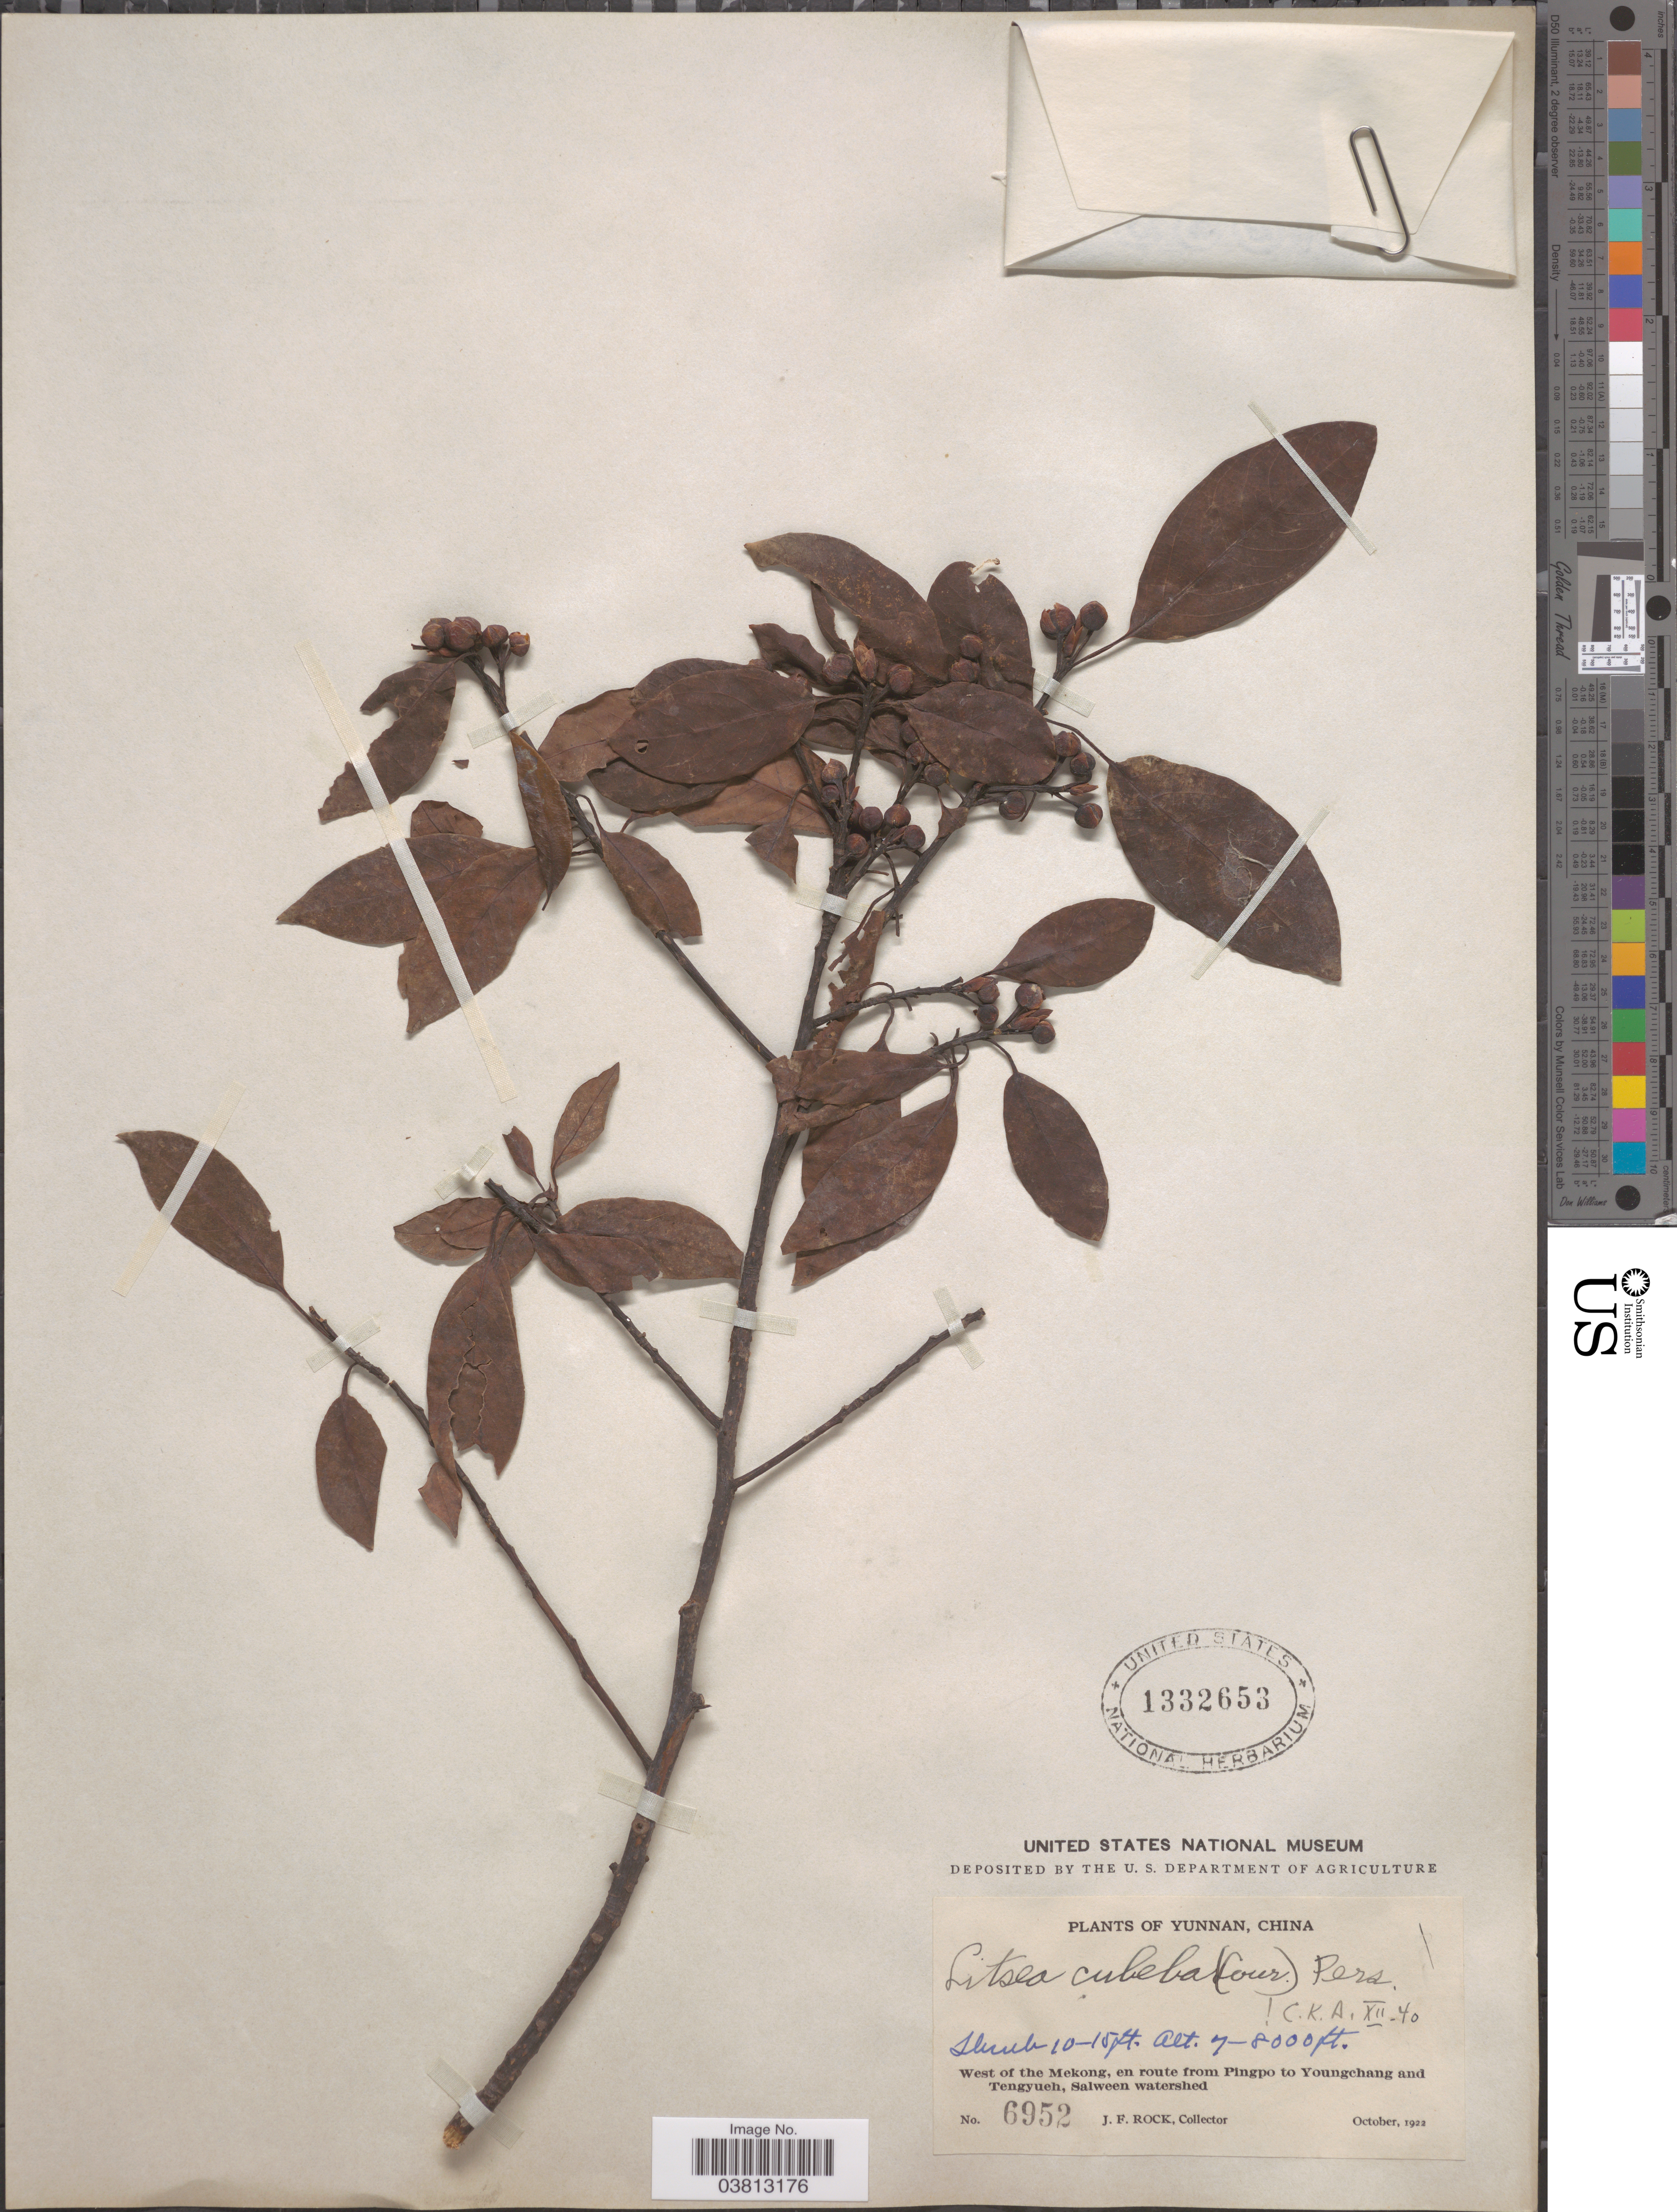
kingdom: Plantae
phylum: Tracheophyta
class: Magnoliopsida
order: Laurales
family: Lauraceae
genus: Litsea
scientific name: Litsea cubeba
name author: (Lour.) Pers.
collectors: J. Rock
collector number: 6952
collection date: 1922-10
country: China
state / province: Yunnan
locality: West of the Mekong, en route from Pingpo to Youngchang and Tengyueh, Salween watershed.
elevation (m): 2134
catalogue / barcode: US 1332653